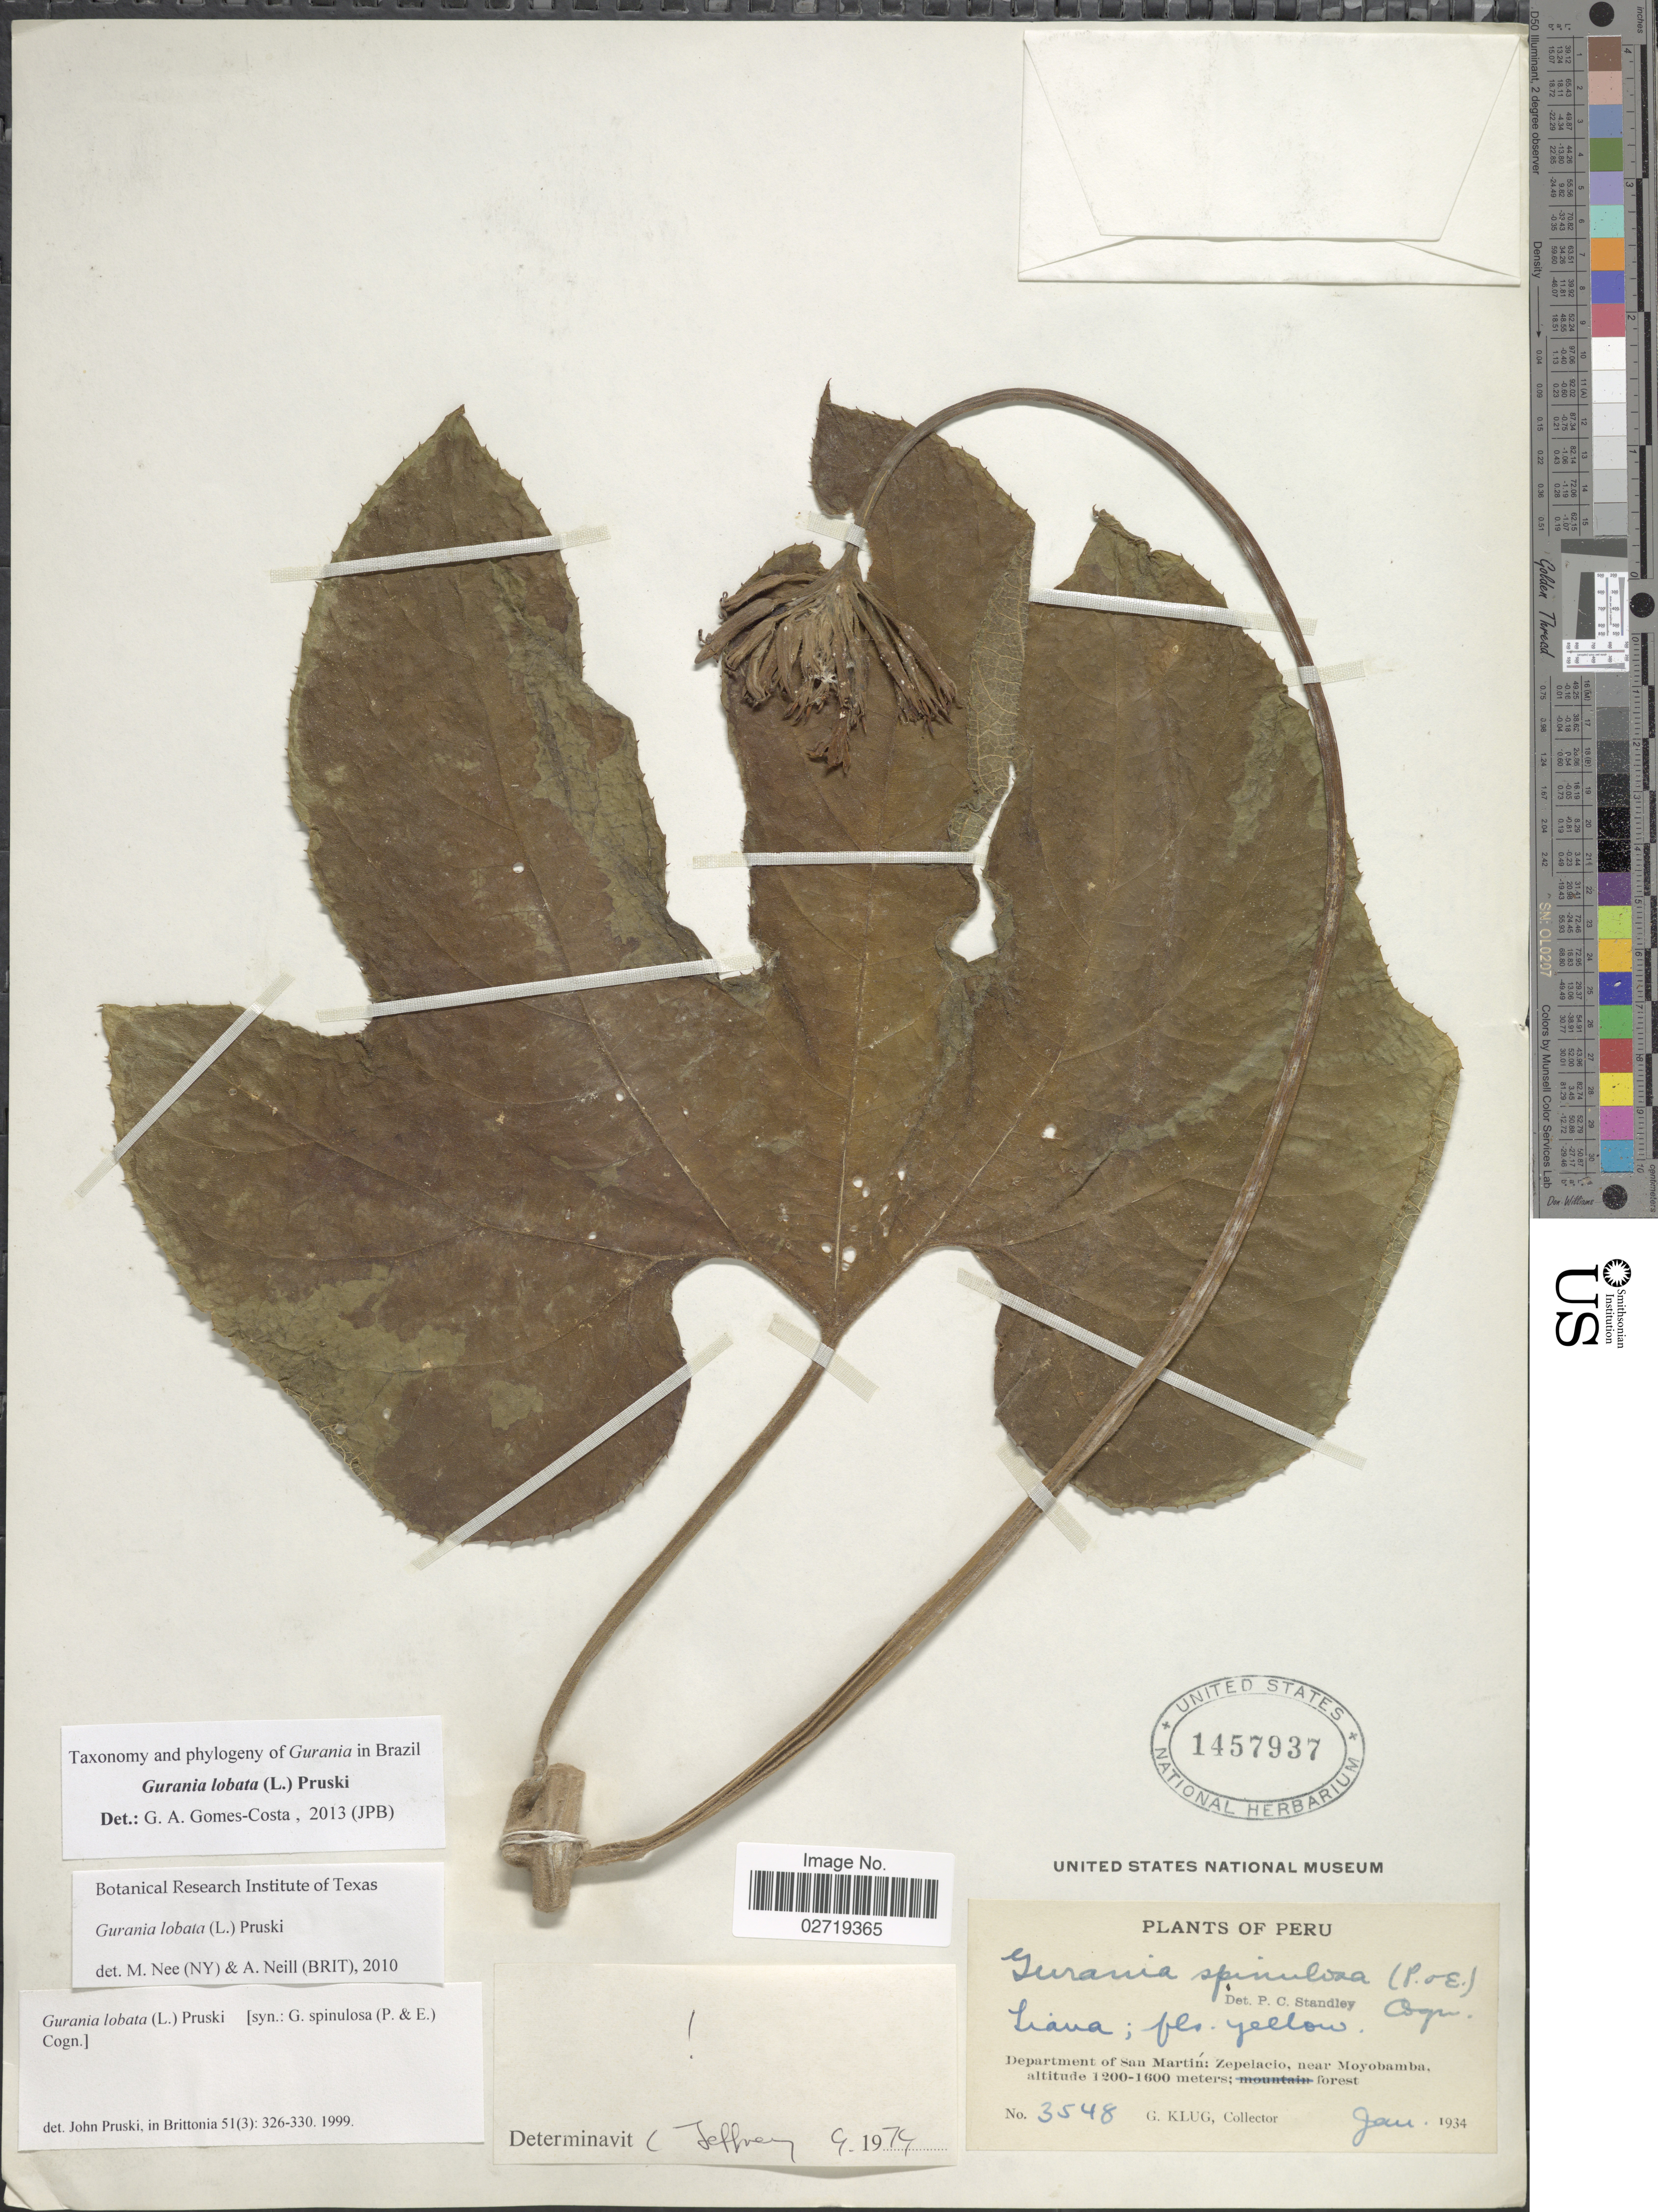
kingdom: Plantae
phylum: Tracheophyta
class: Magnoliopsida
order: Cucurbitales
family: Cucurbitaceae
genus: Gurania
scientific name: Gurania lobata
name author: (L.) Pruski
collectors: G. Klug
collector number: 3548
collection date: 1934-01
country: Peru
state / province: San Martín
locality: Departmnt of San Martín: Zepelacio, near Moyobamba; forest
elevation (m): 1200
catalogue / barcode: US 1457937